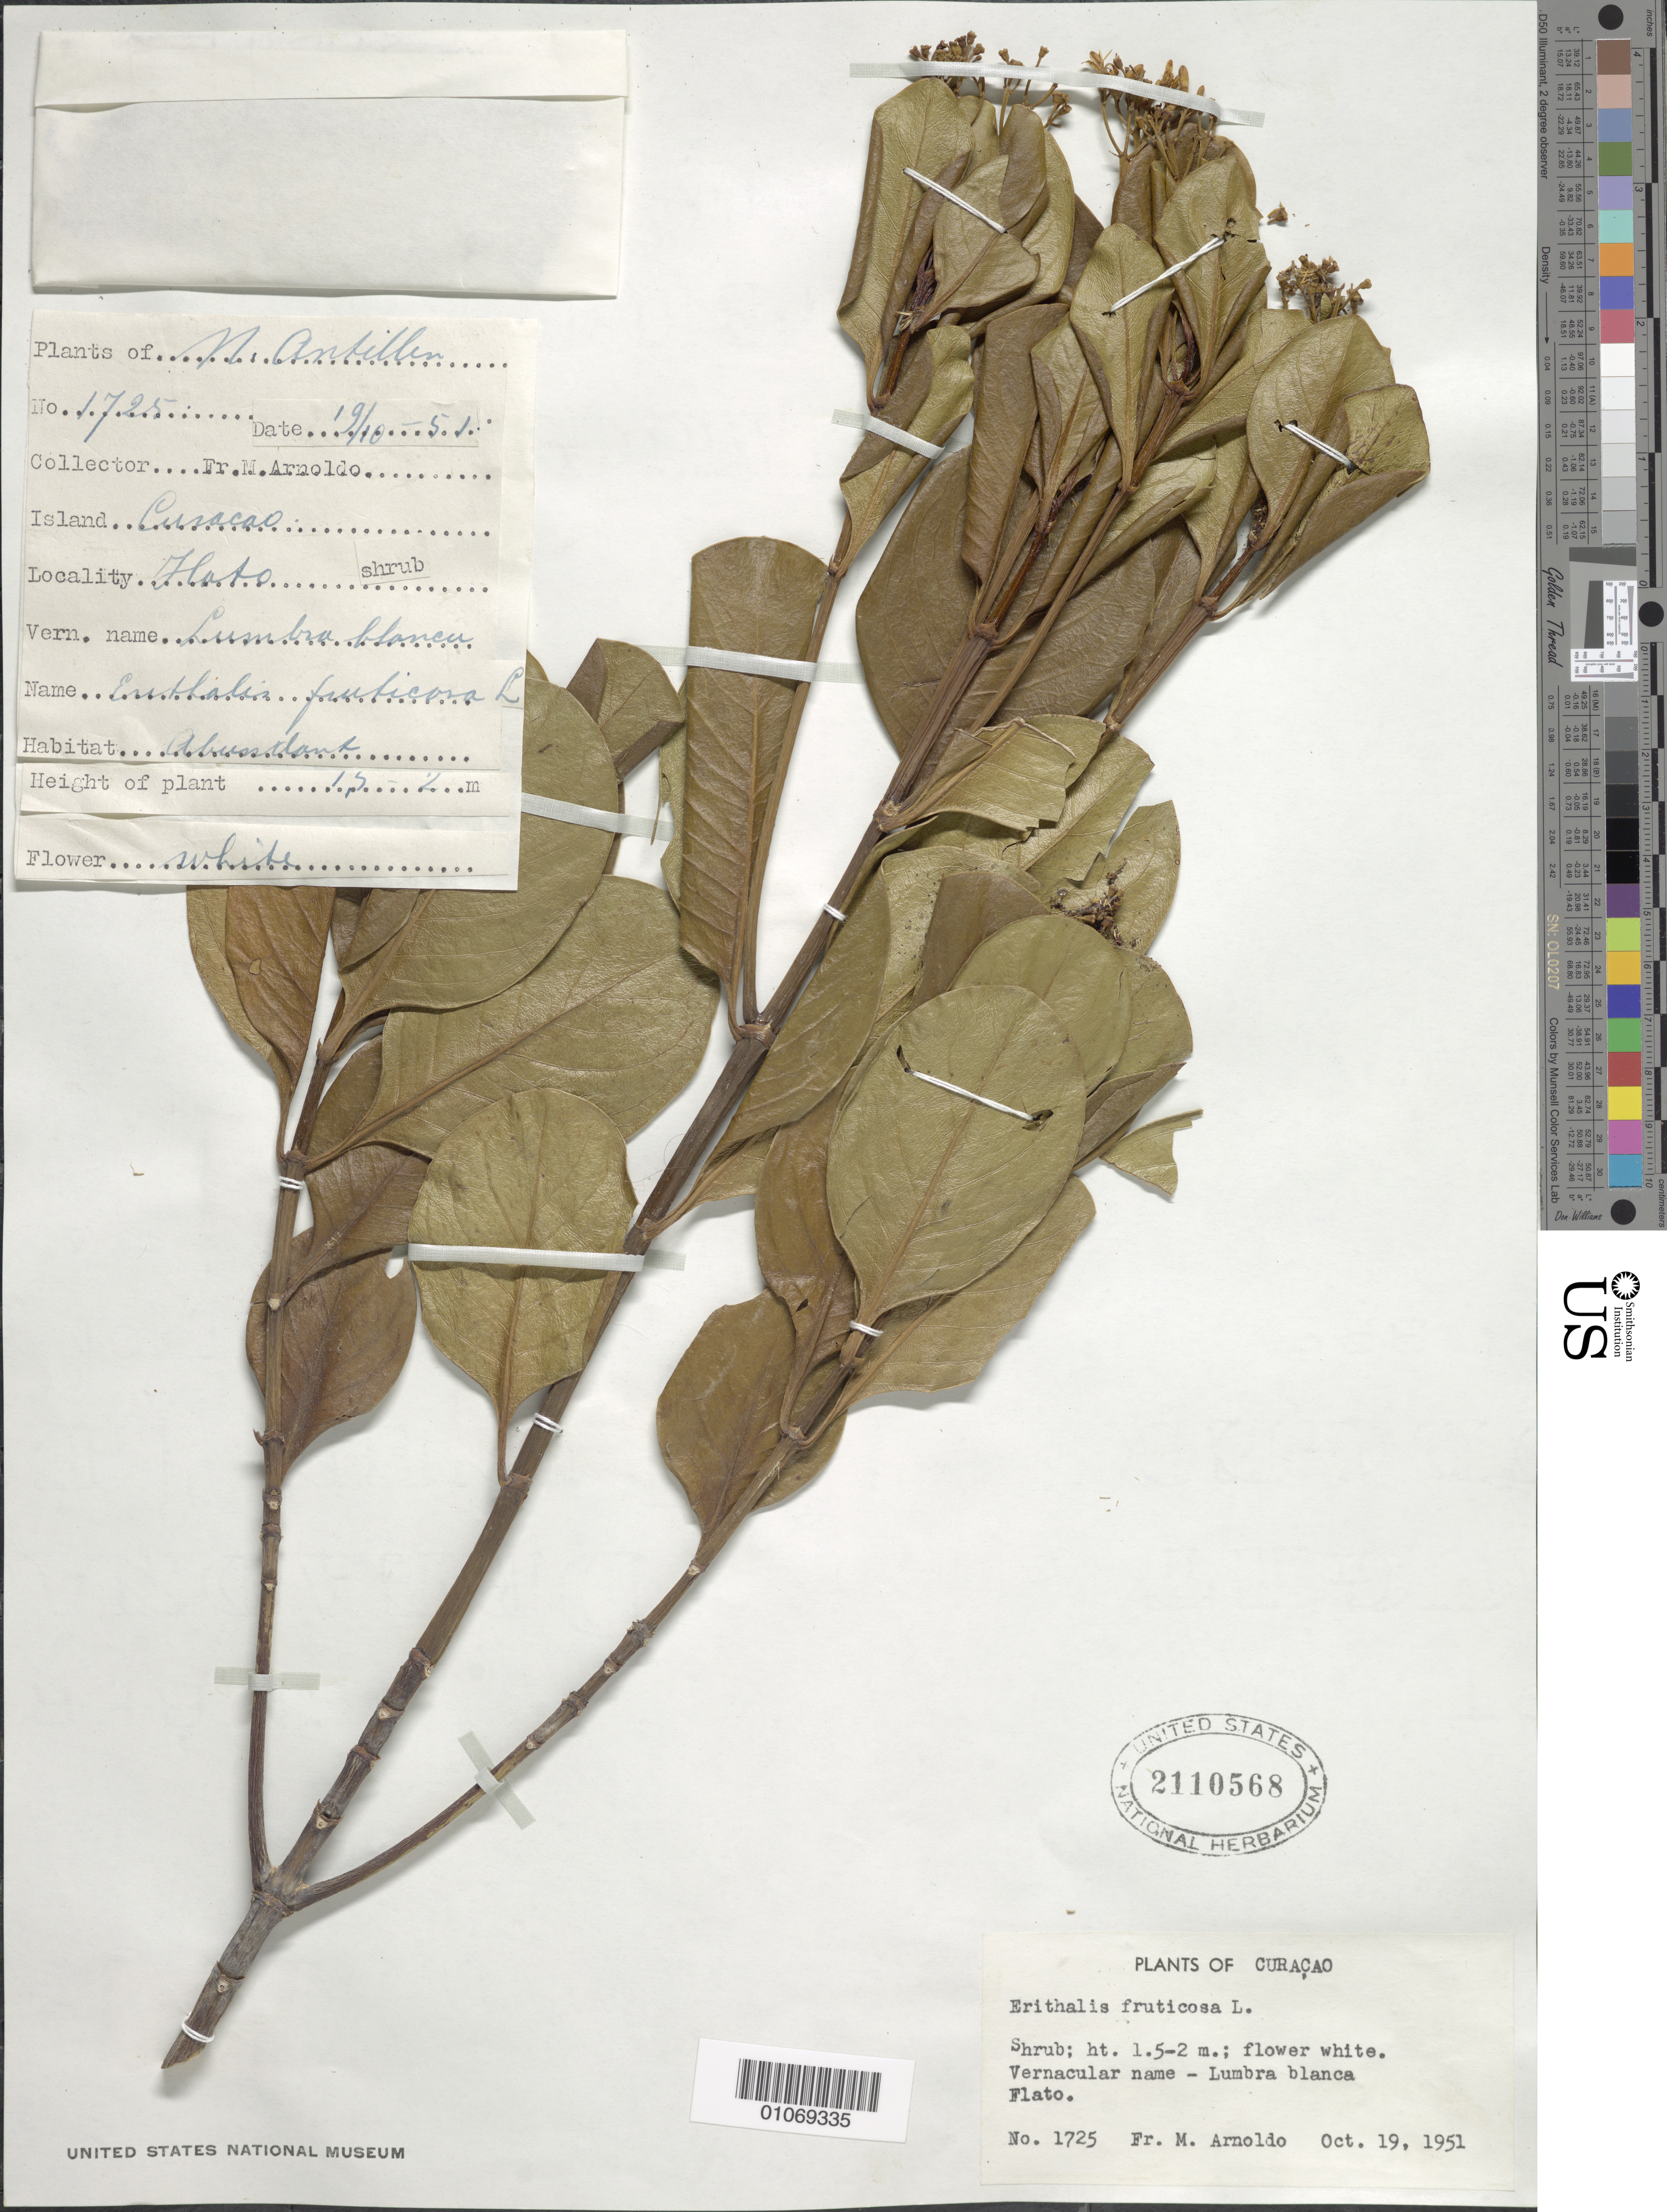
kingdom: Plantae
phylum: Tracheophyta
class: Magnoliopsida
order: Gentianales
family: Rubiaceae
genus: Erithalis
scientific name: Erithalis fruticosa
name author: L.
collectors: N. Arnoldo-Broeders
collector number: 1725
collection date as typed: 19 Oct 1951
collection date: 1951-10-19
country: Curaçao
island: Curaçao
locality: Flato?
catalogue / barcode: US 2110568